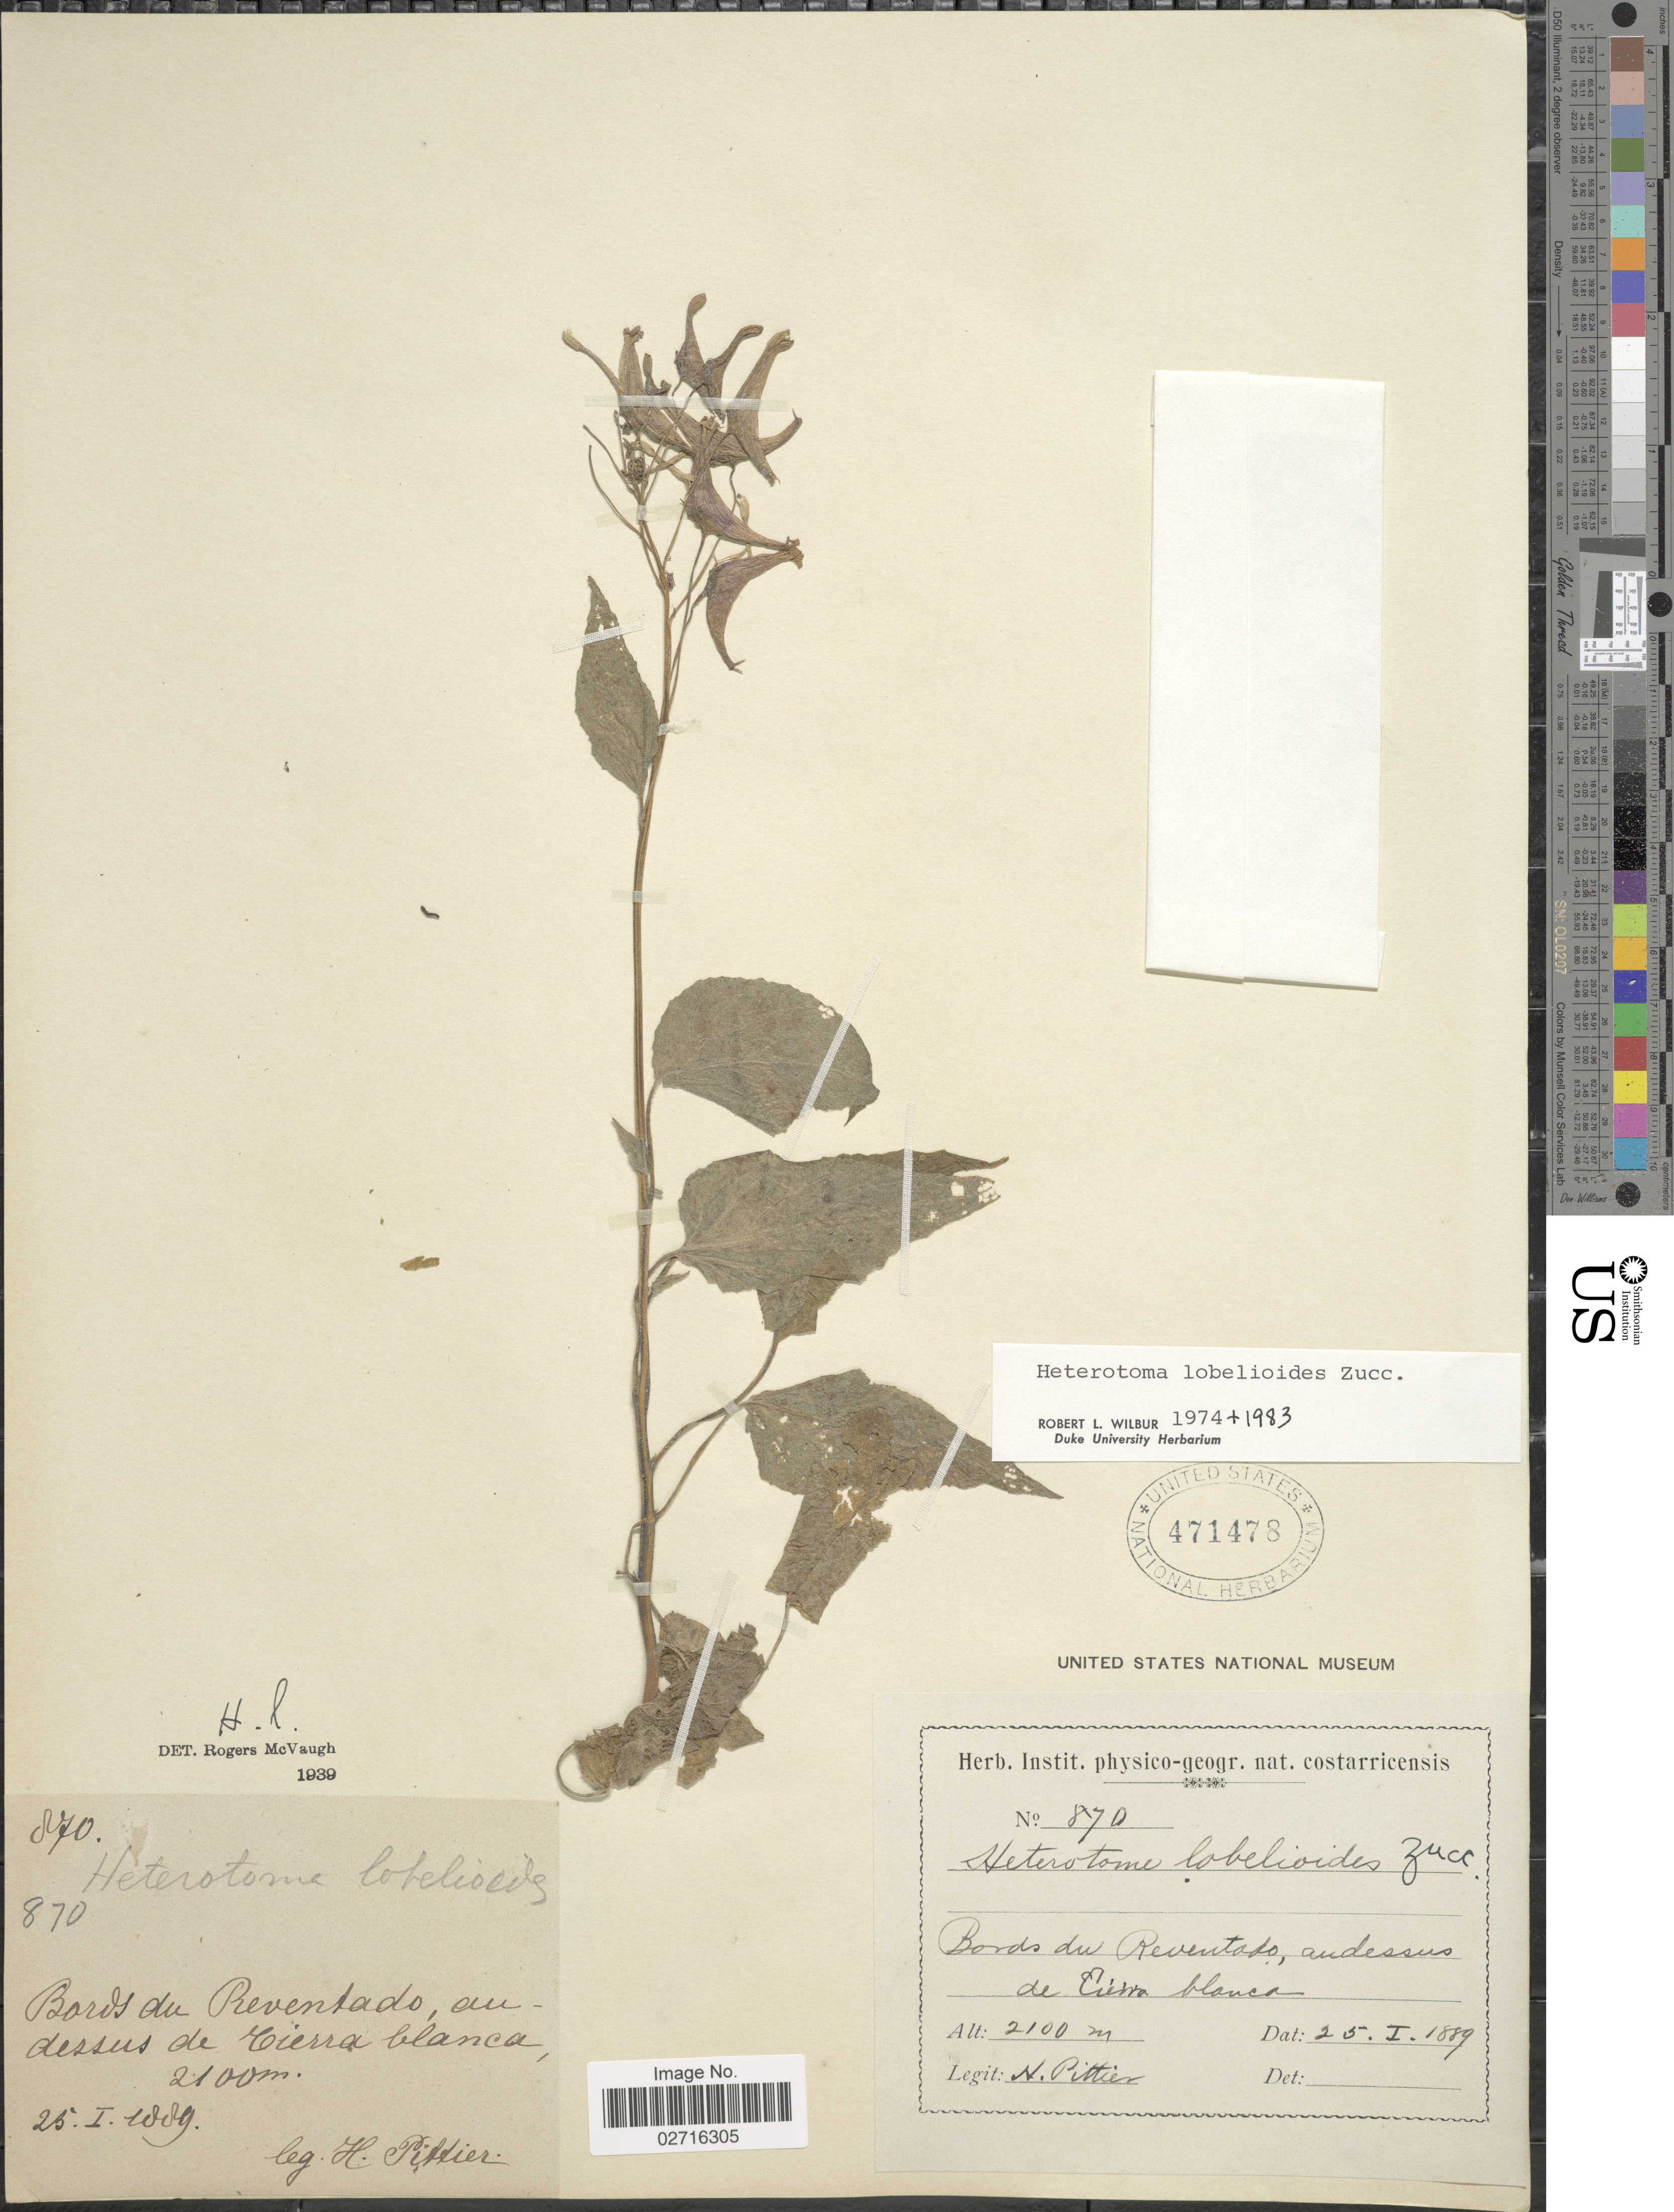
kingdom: Plantae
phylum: Tracheophyta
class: Magnoliopsida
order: Asterales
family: Campanulaceae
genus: Heterotoma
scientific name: Heterotoma lobelioides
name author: Zucc.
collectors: H. F. Pittier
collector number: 870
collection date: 1889-01-25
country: Costa Rica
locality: Bords du Reventado, andessus de Cierra blanca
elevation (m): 2100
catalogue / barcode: US 471478